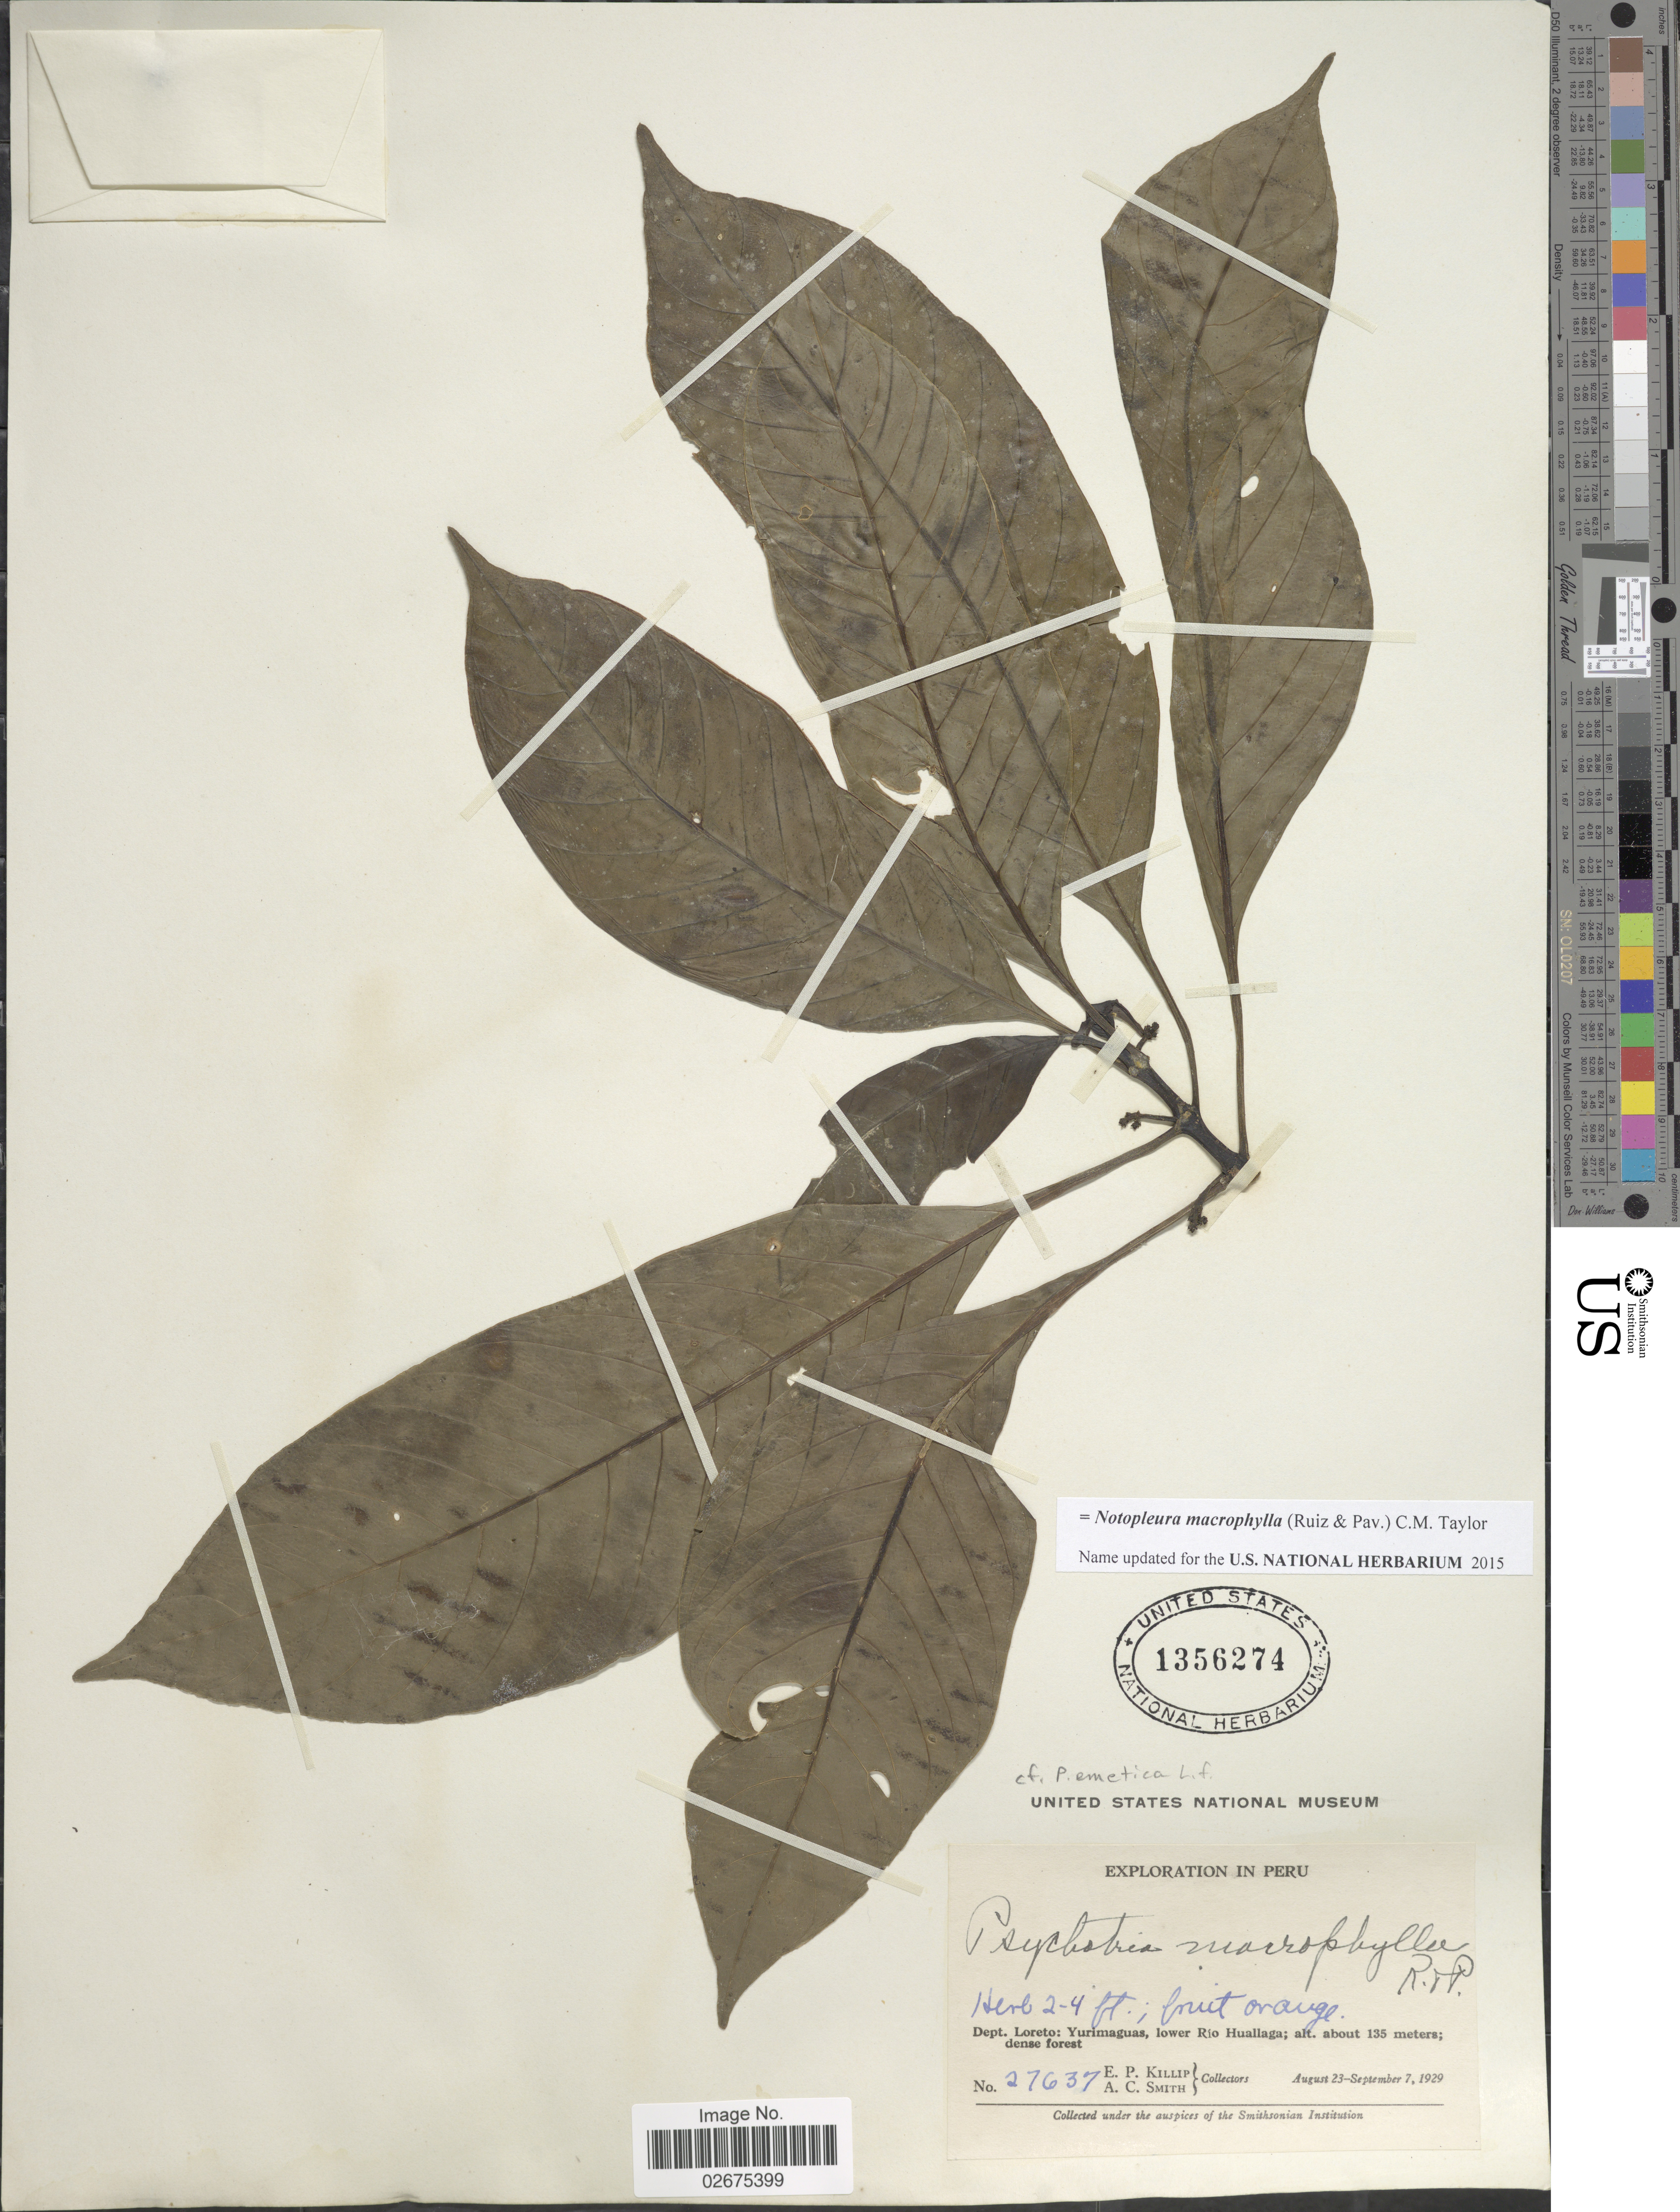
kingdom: Plantae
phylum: Tracheophyta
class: Magnoliopsida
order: Gentianales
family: Rubiaceae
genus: Notopleura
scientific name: Notopleura macrophylla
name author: (Ruiz & Pav.) C.M. Taylor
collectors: E. P. Killip & A. C. Smith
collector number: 27637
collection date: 1929-08-23/1929-09-07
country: Peru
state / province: Loreto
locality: Dept. Loreto: Yurimaguas, lower Rio Huallaga; dense forest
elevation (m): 135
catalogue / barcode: US 1356274